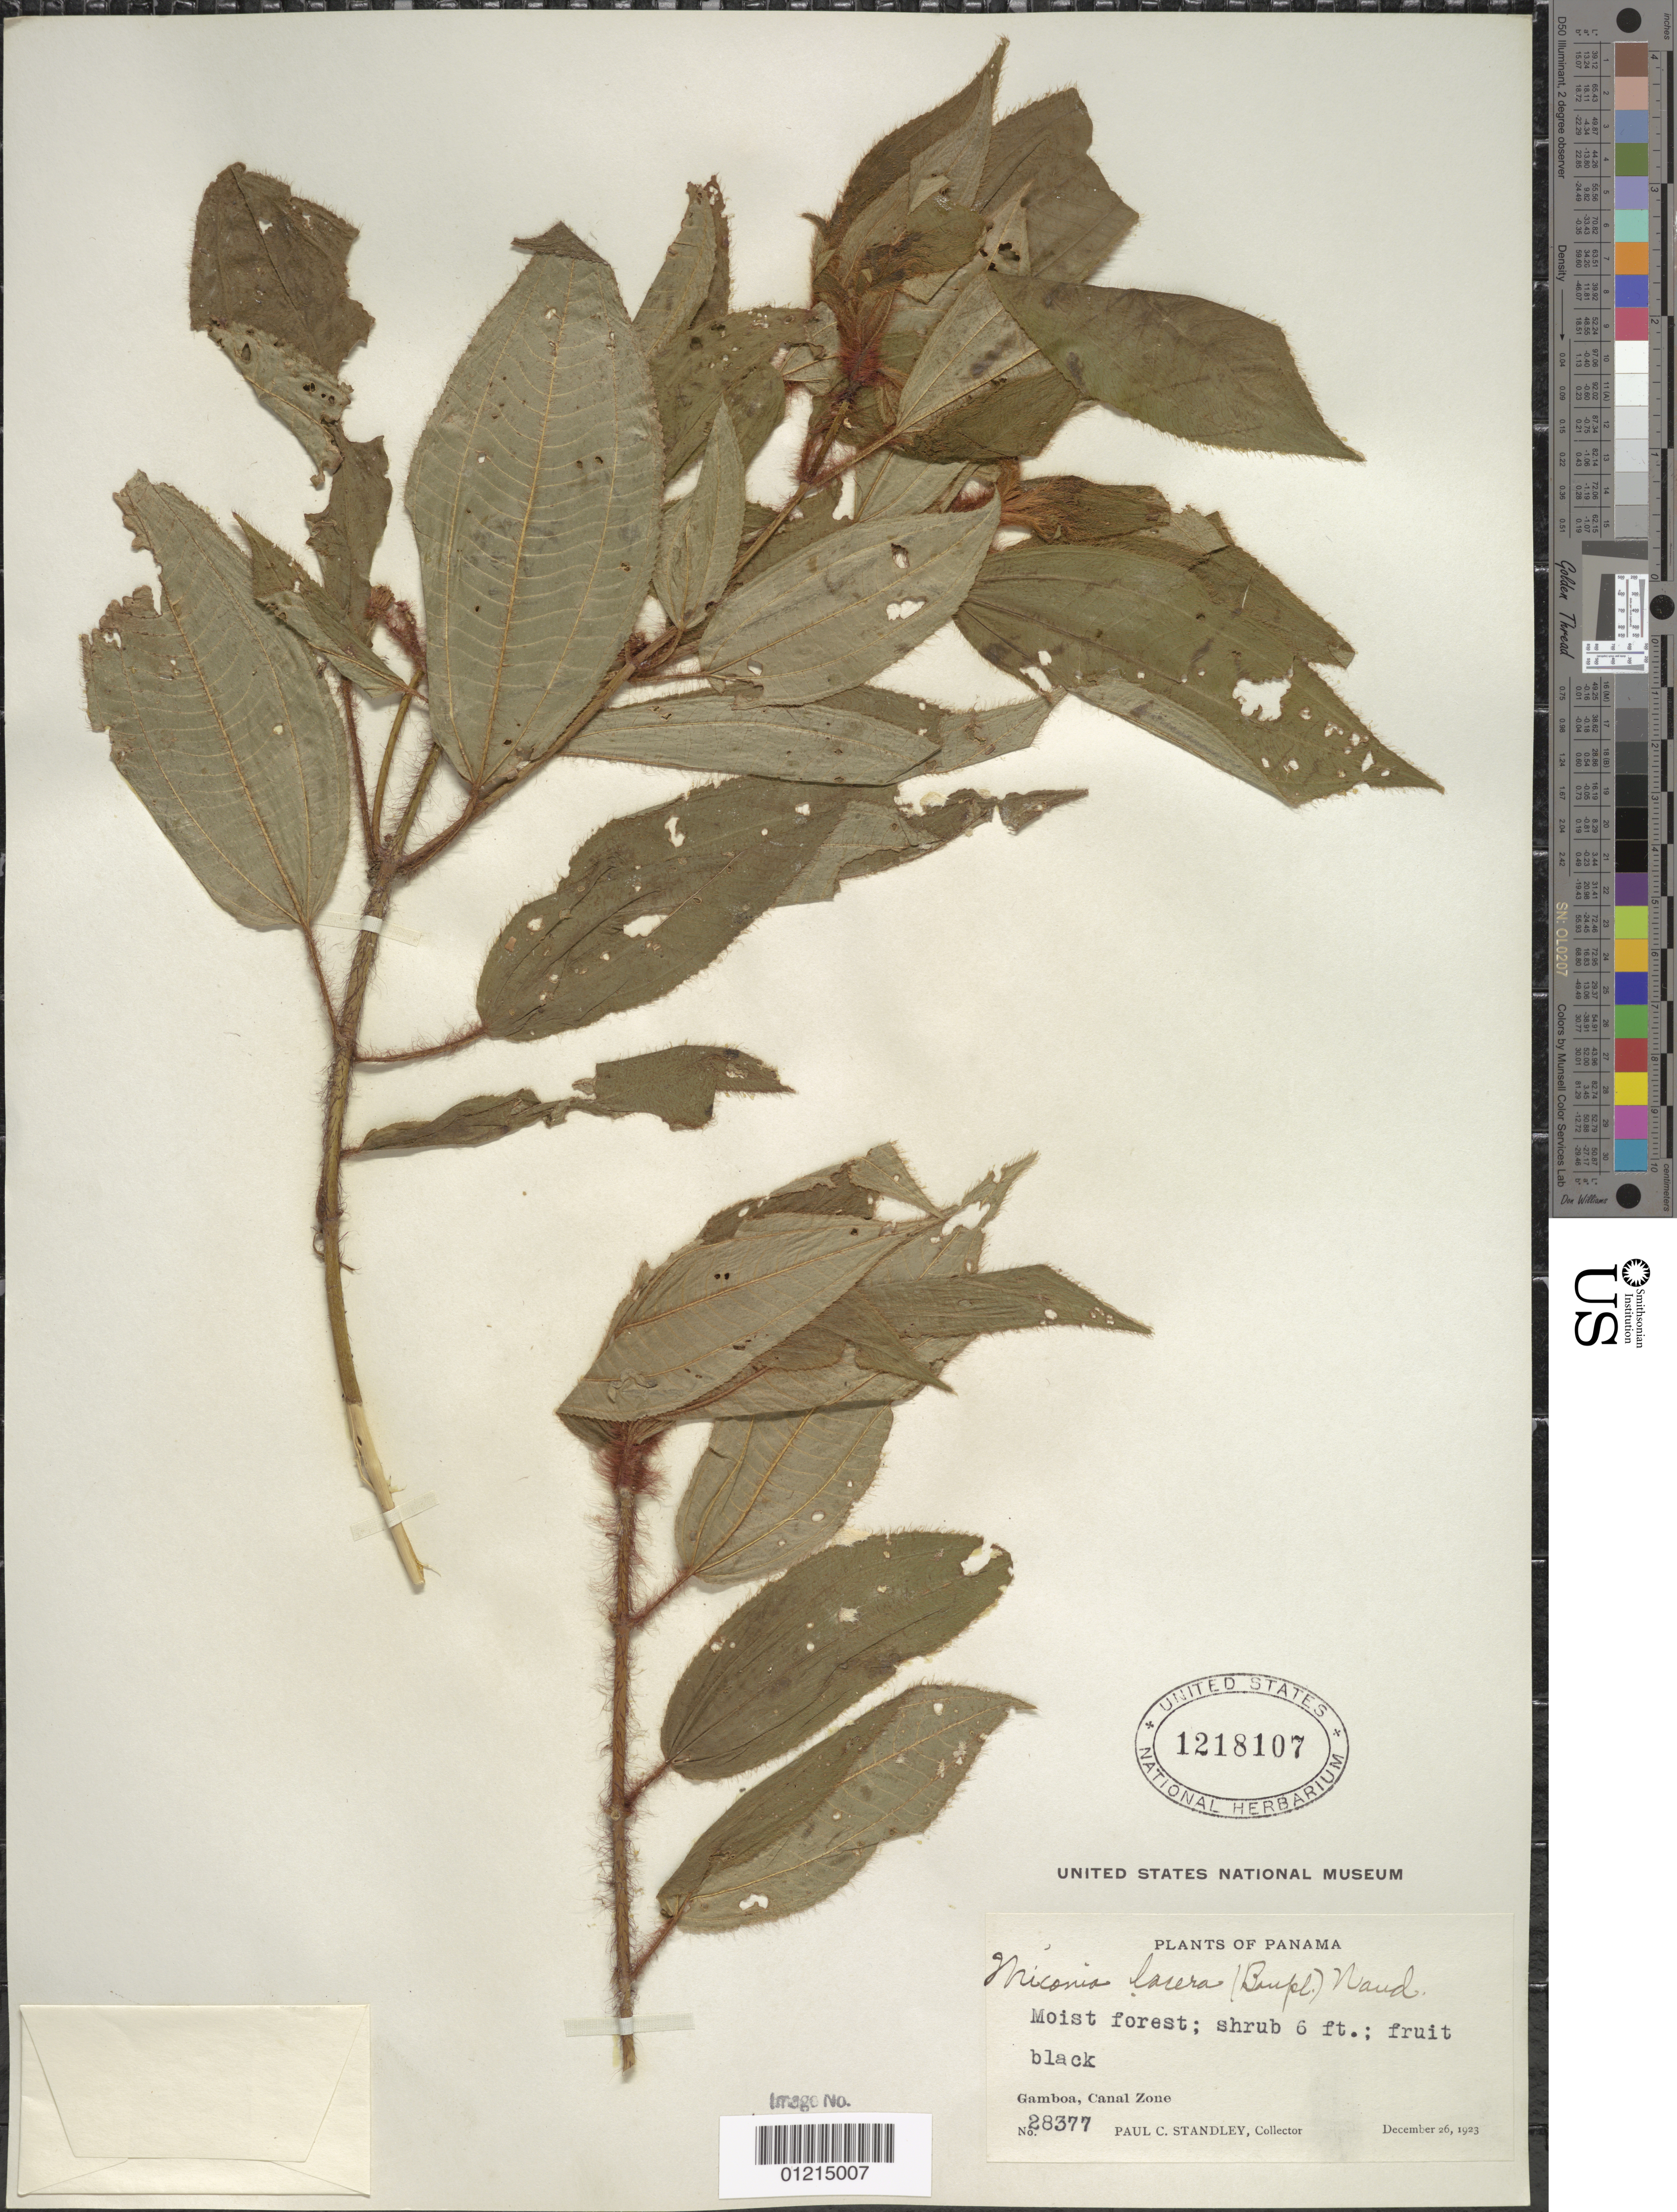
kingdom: Plantae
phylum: Tracheophyta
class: Magnoliopsida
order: Myrtales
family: Melastomataceae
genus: Miconia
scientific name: Miconia lacera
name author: (Bonpl.) Naudin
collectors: P. C. Standley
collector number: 28377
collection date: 1923-12-26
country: Panama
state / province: Colón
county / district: Canal Zone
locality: Gamboa.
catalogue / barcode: US 1218107